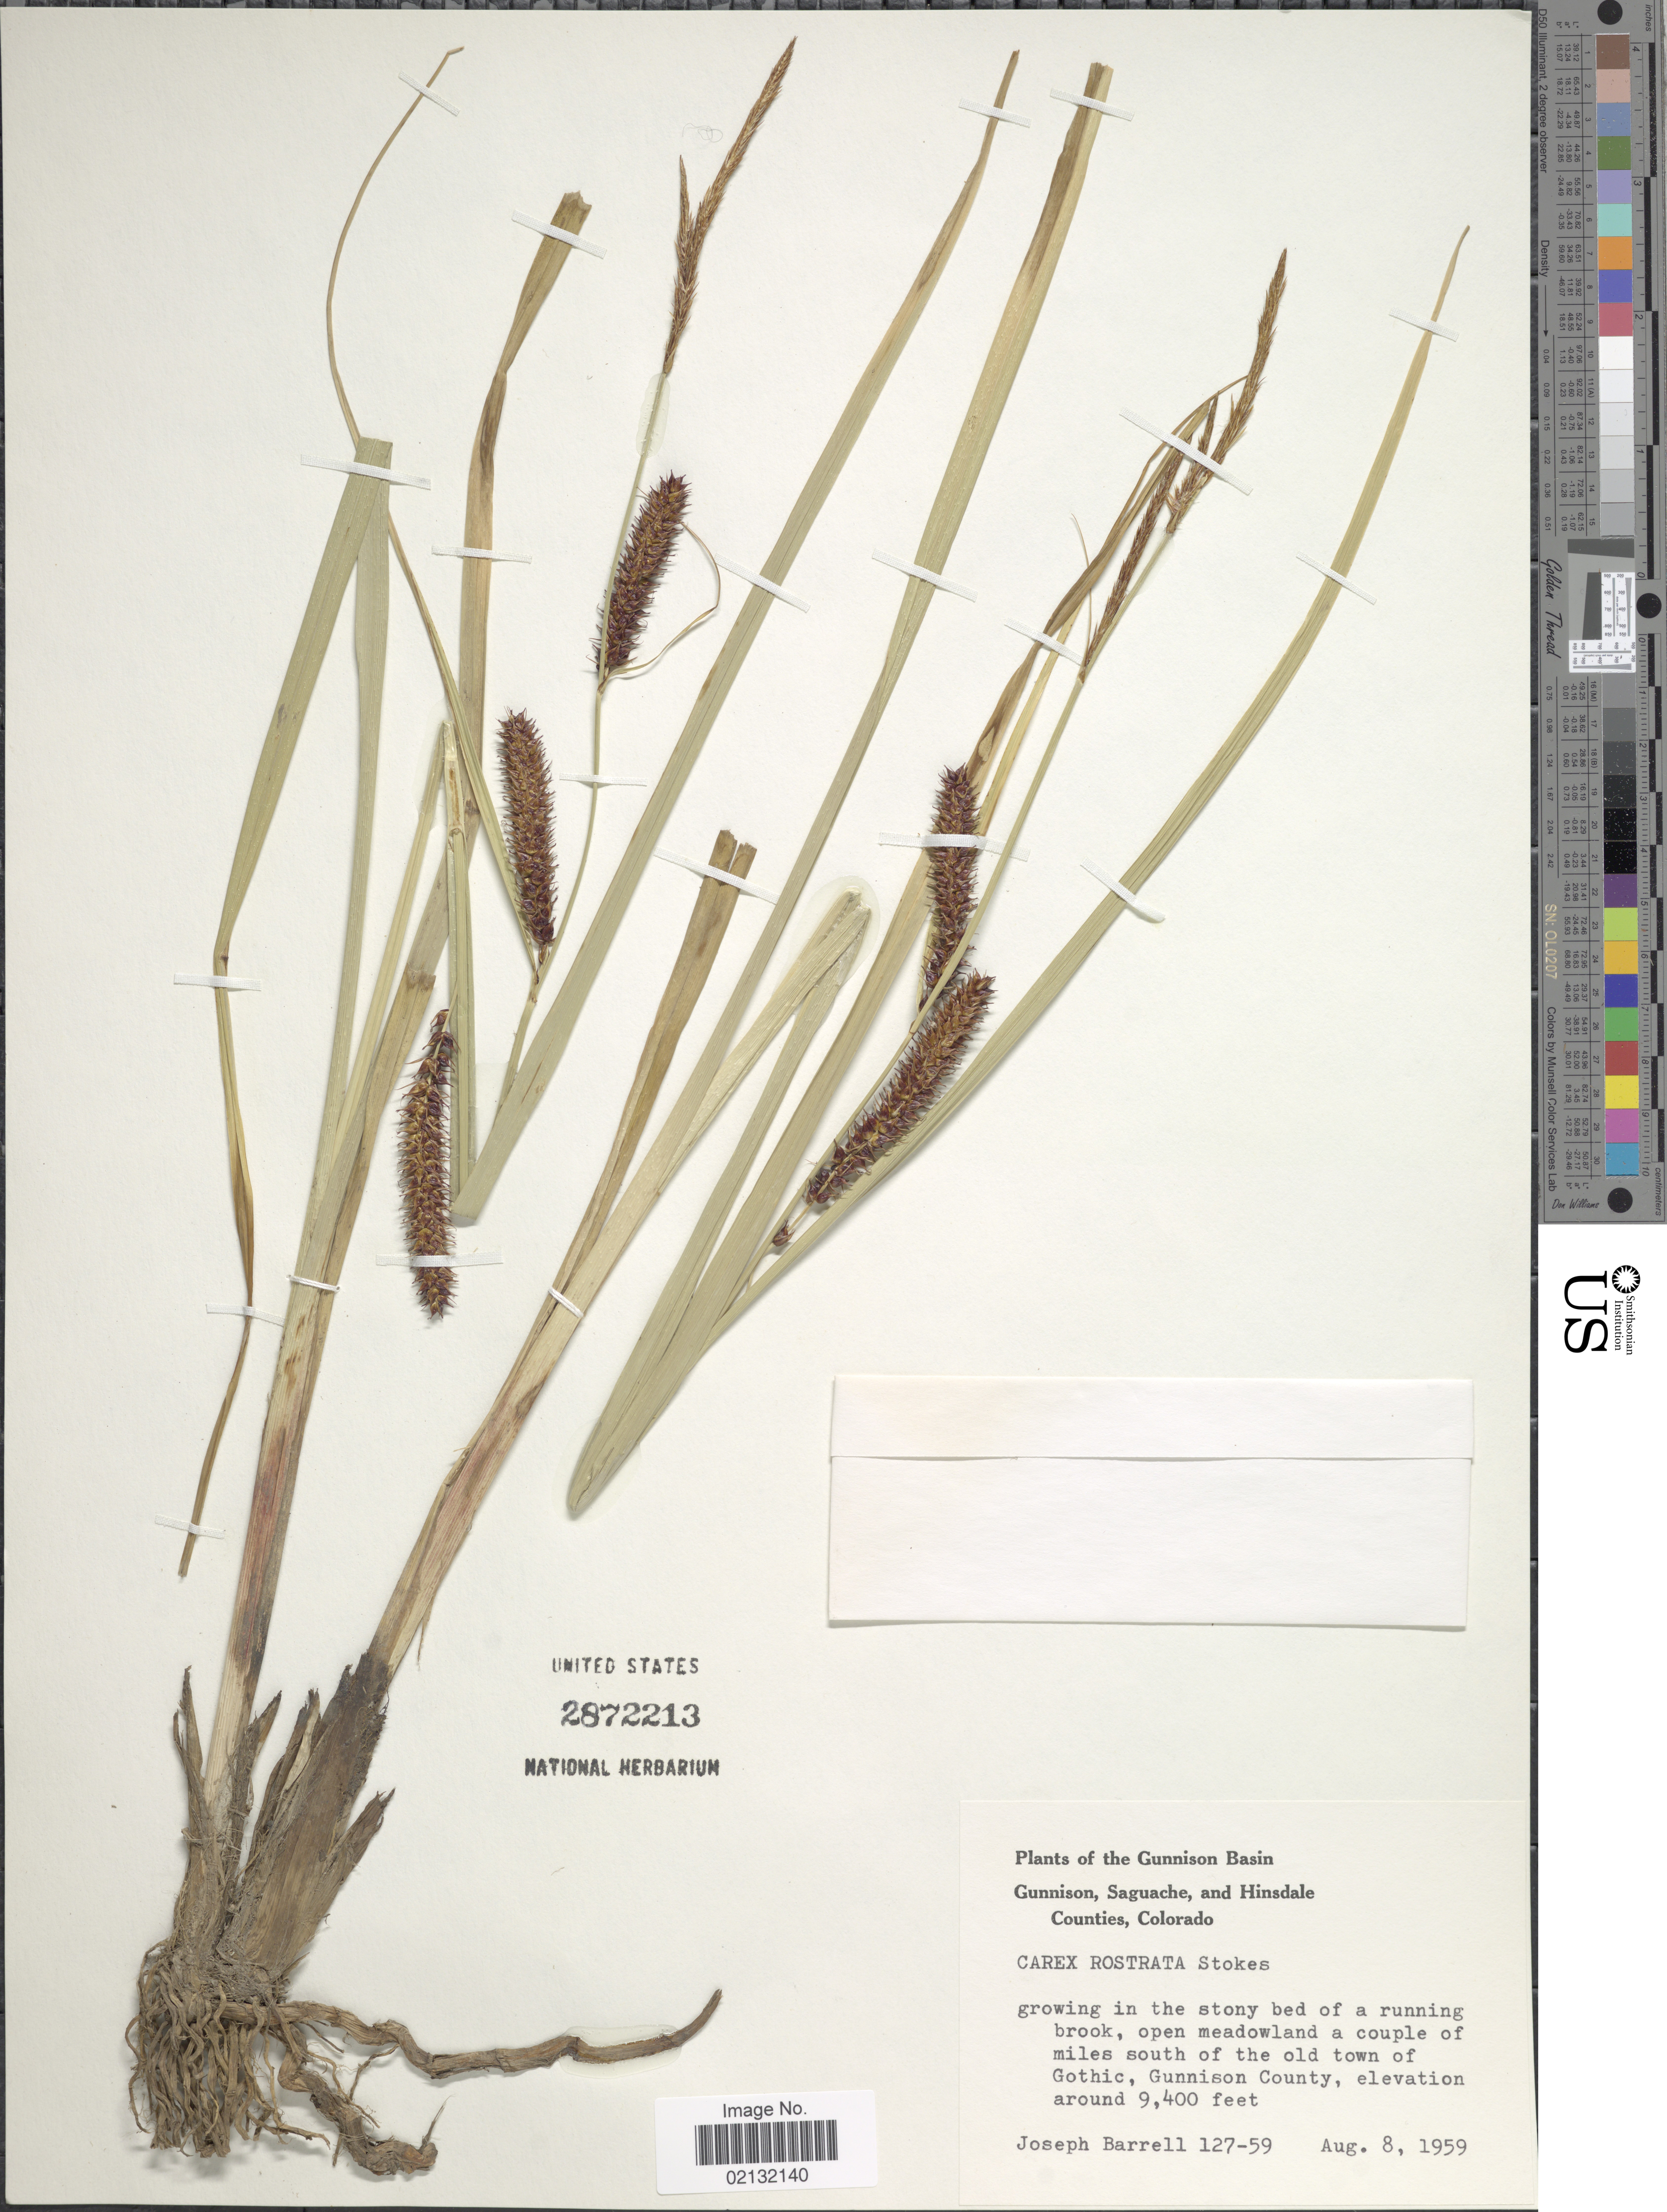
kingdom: Plantae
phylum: Tracheophyta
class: Liliopsida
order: Poales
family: Cyperaceae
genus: Carex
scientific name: Carex rostrata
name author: Stokes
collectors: J. Barrell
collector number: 127-59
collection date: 1959-08-08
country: United States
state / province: Colorado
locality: Gunnison Basin, Gunnison, Saguache and Hinsdale Counties, Colorado. open meadowland a couple of miles south of the old town of Gothic, Gunnison County.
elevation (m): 2865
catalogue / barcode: US 2872213